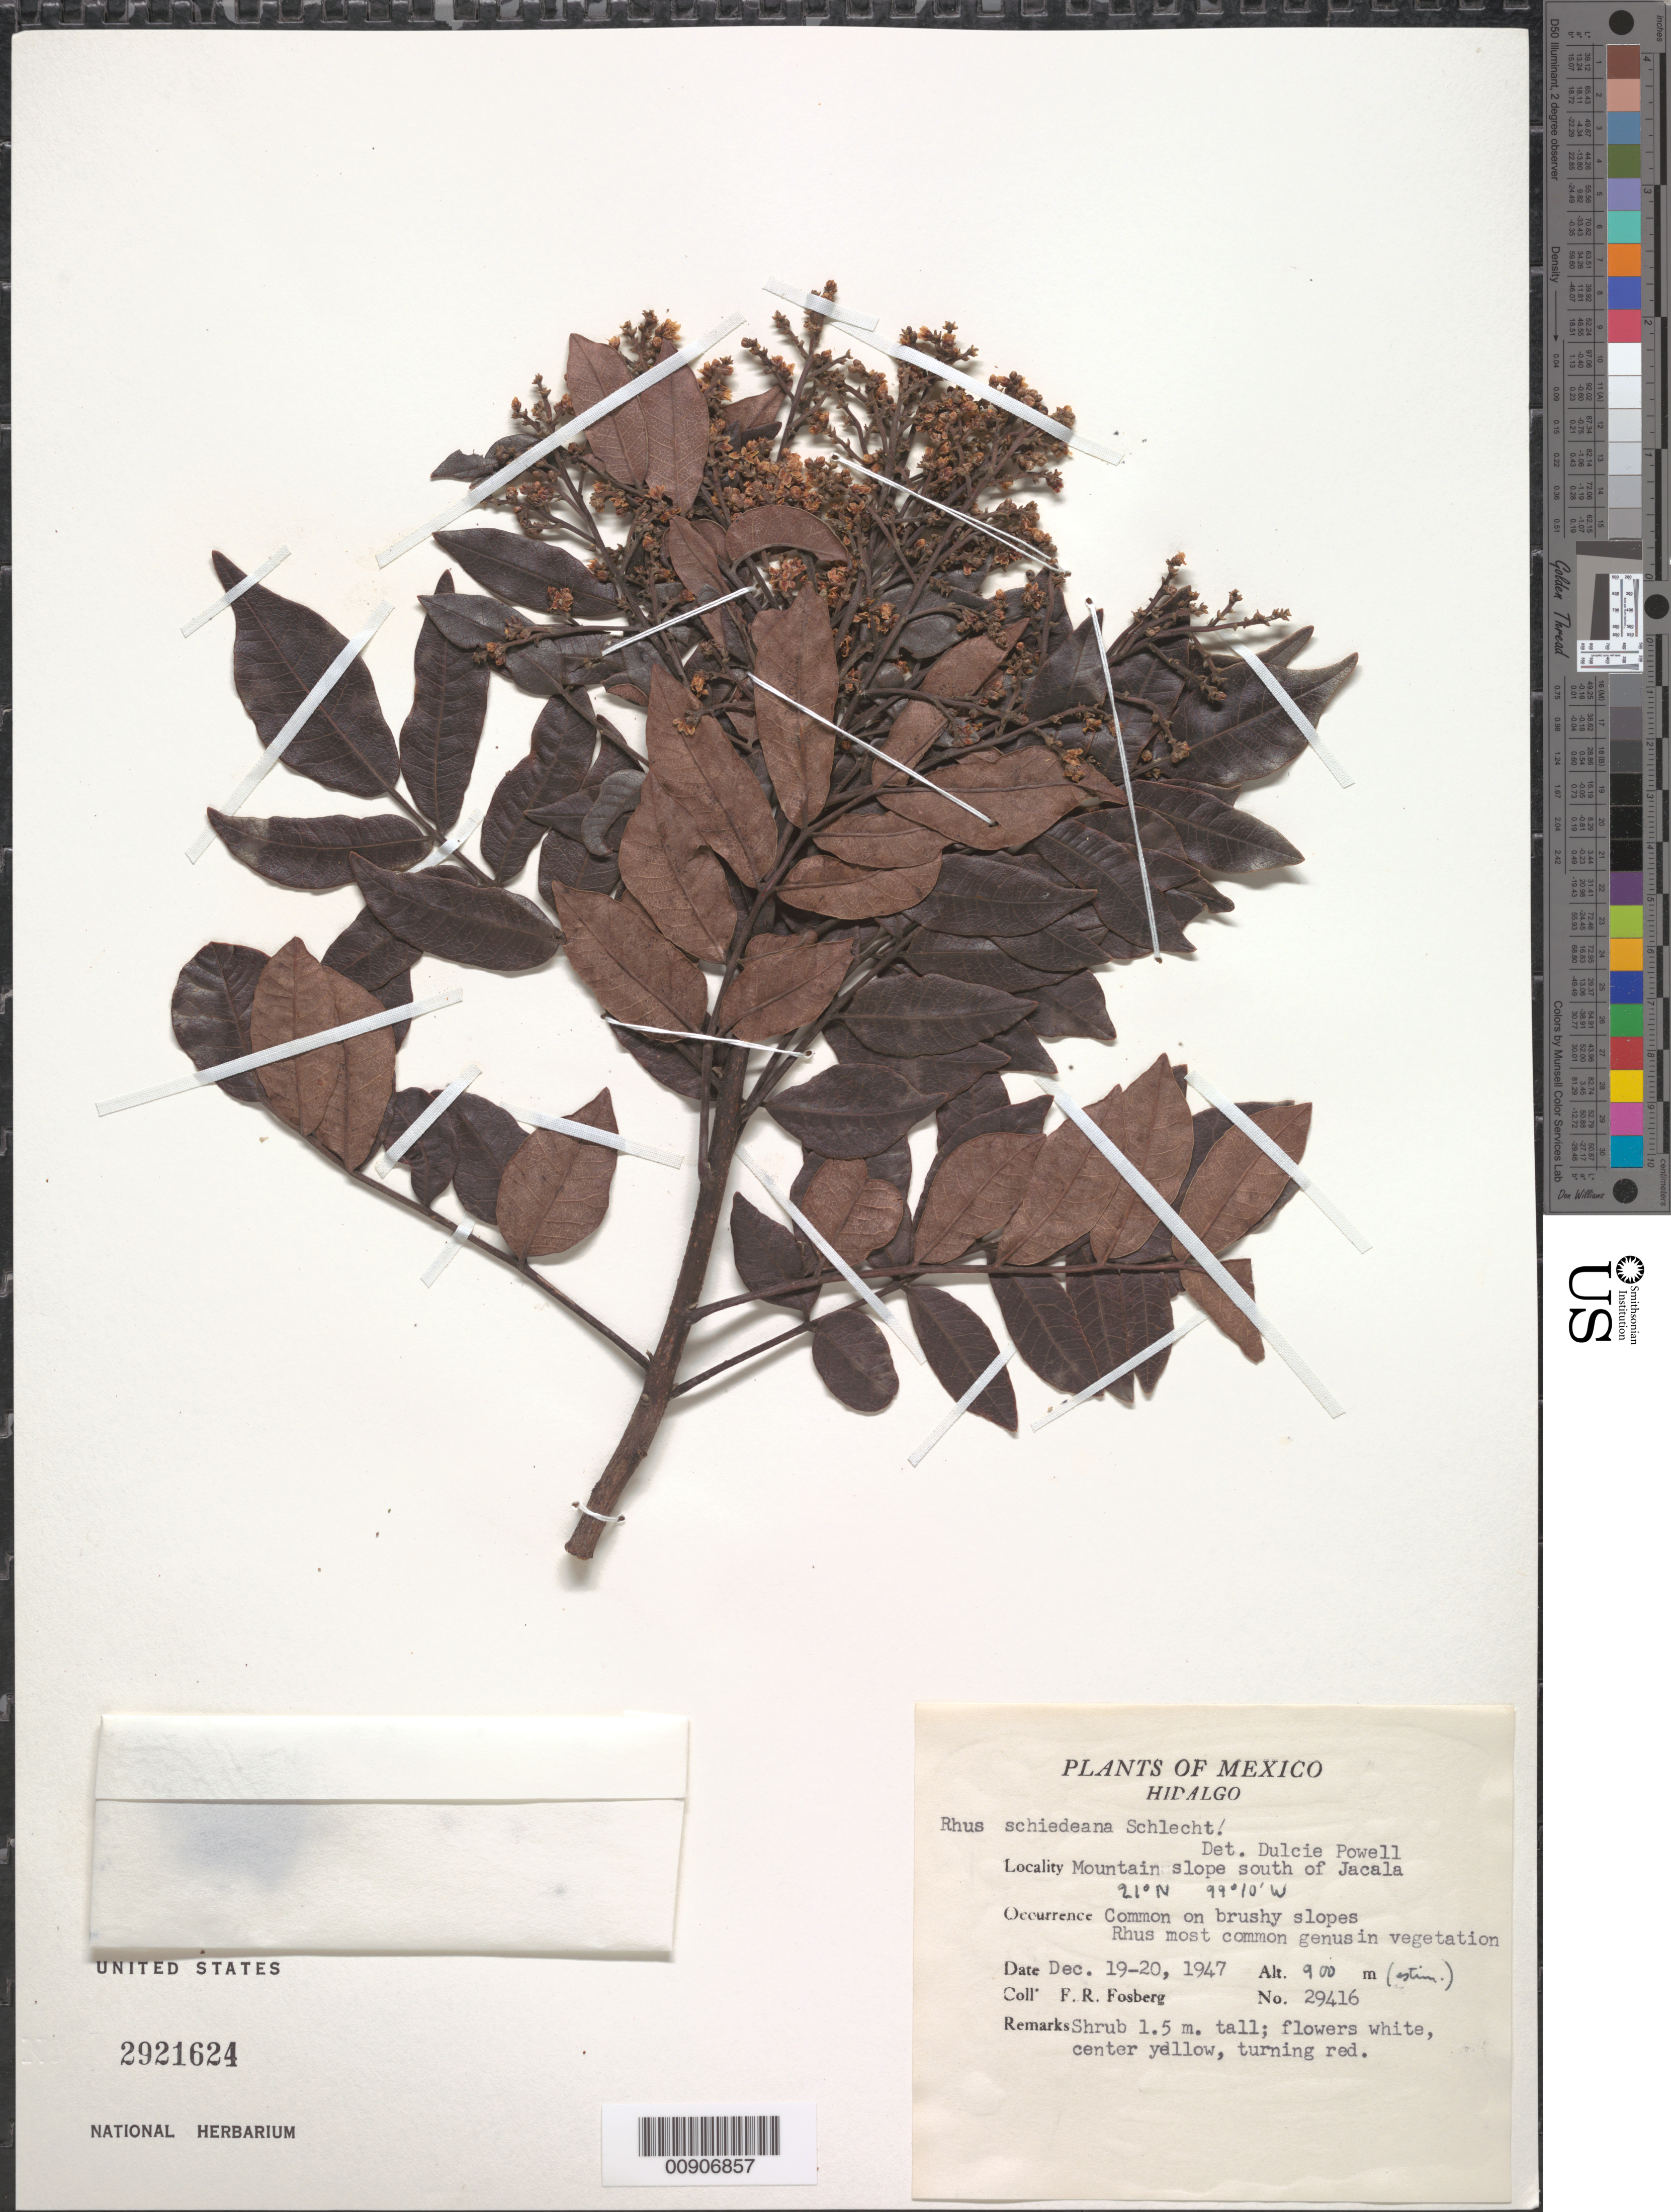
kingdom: Plantae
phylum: Tracheophyta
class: Magnoliopsida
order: Sapindales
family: Anacardiaceae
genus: Rhus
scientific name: Rhus schiedeana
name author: Schltdl.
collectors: F. R. Fosberg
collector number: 29416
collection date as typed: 19 Dec 1947 to 20 Dec 1947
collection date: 1947-12-19/1947-12-20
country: Mexico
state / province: Hidalgo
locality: Hidalgo: Mountain slope south of Jacala.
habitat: Common on brushy slopes. Rhus most common genus in vegetation.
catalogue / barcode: US 2921624